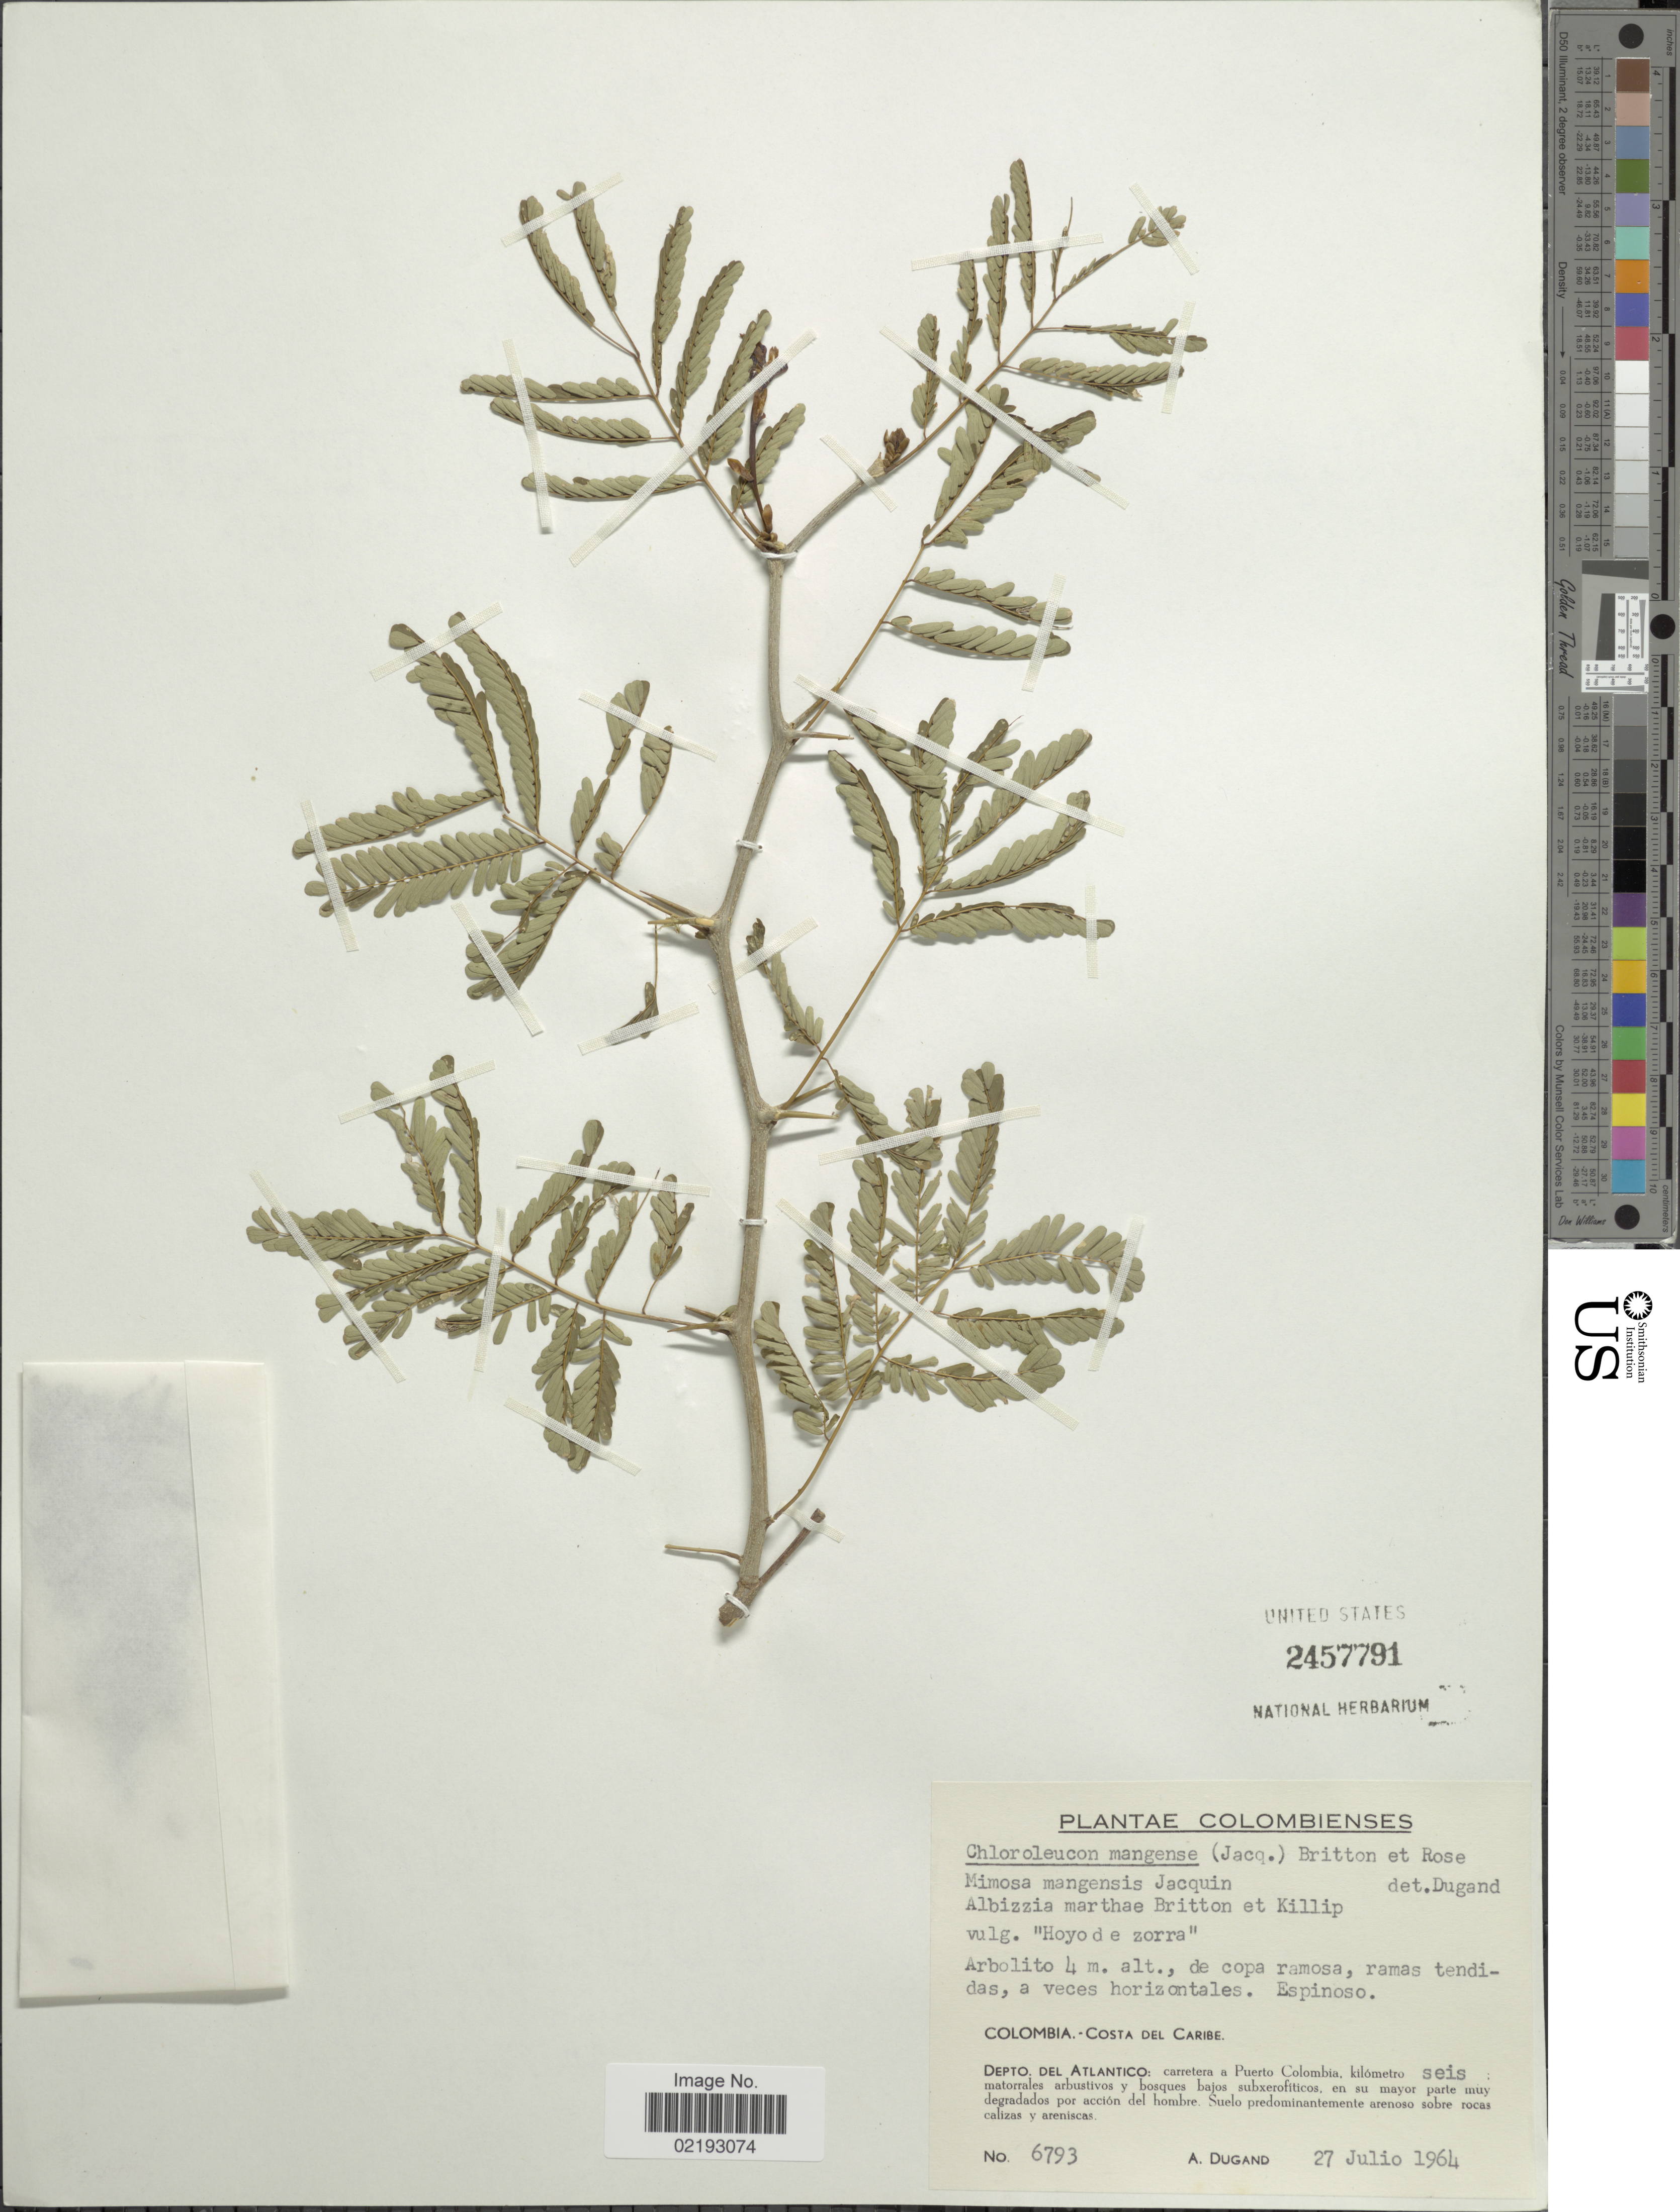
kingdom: Plantae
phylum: Tracheophyta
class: Magnoliopsida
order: Fabales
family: Fabaceae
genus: Chloroleucon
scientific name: Chloroleucon mangense var. mangense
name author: (Jacq.) Britton & Rose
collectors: A. Dugand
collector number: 6793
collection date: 1964-07-27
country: Colombia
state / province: Atlántico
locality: Costa del Caribe, carretera a Puerto Colombiano, kilometro seis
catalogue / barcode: US 2457791